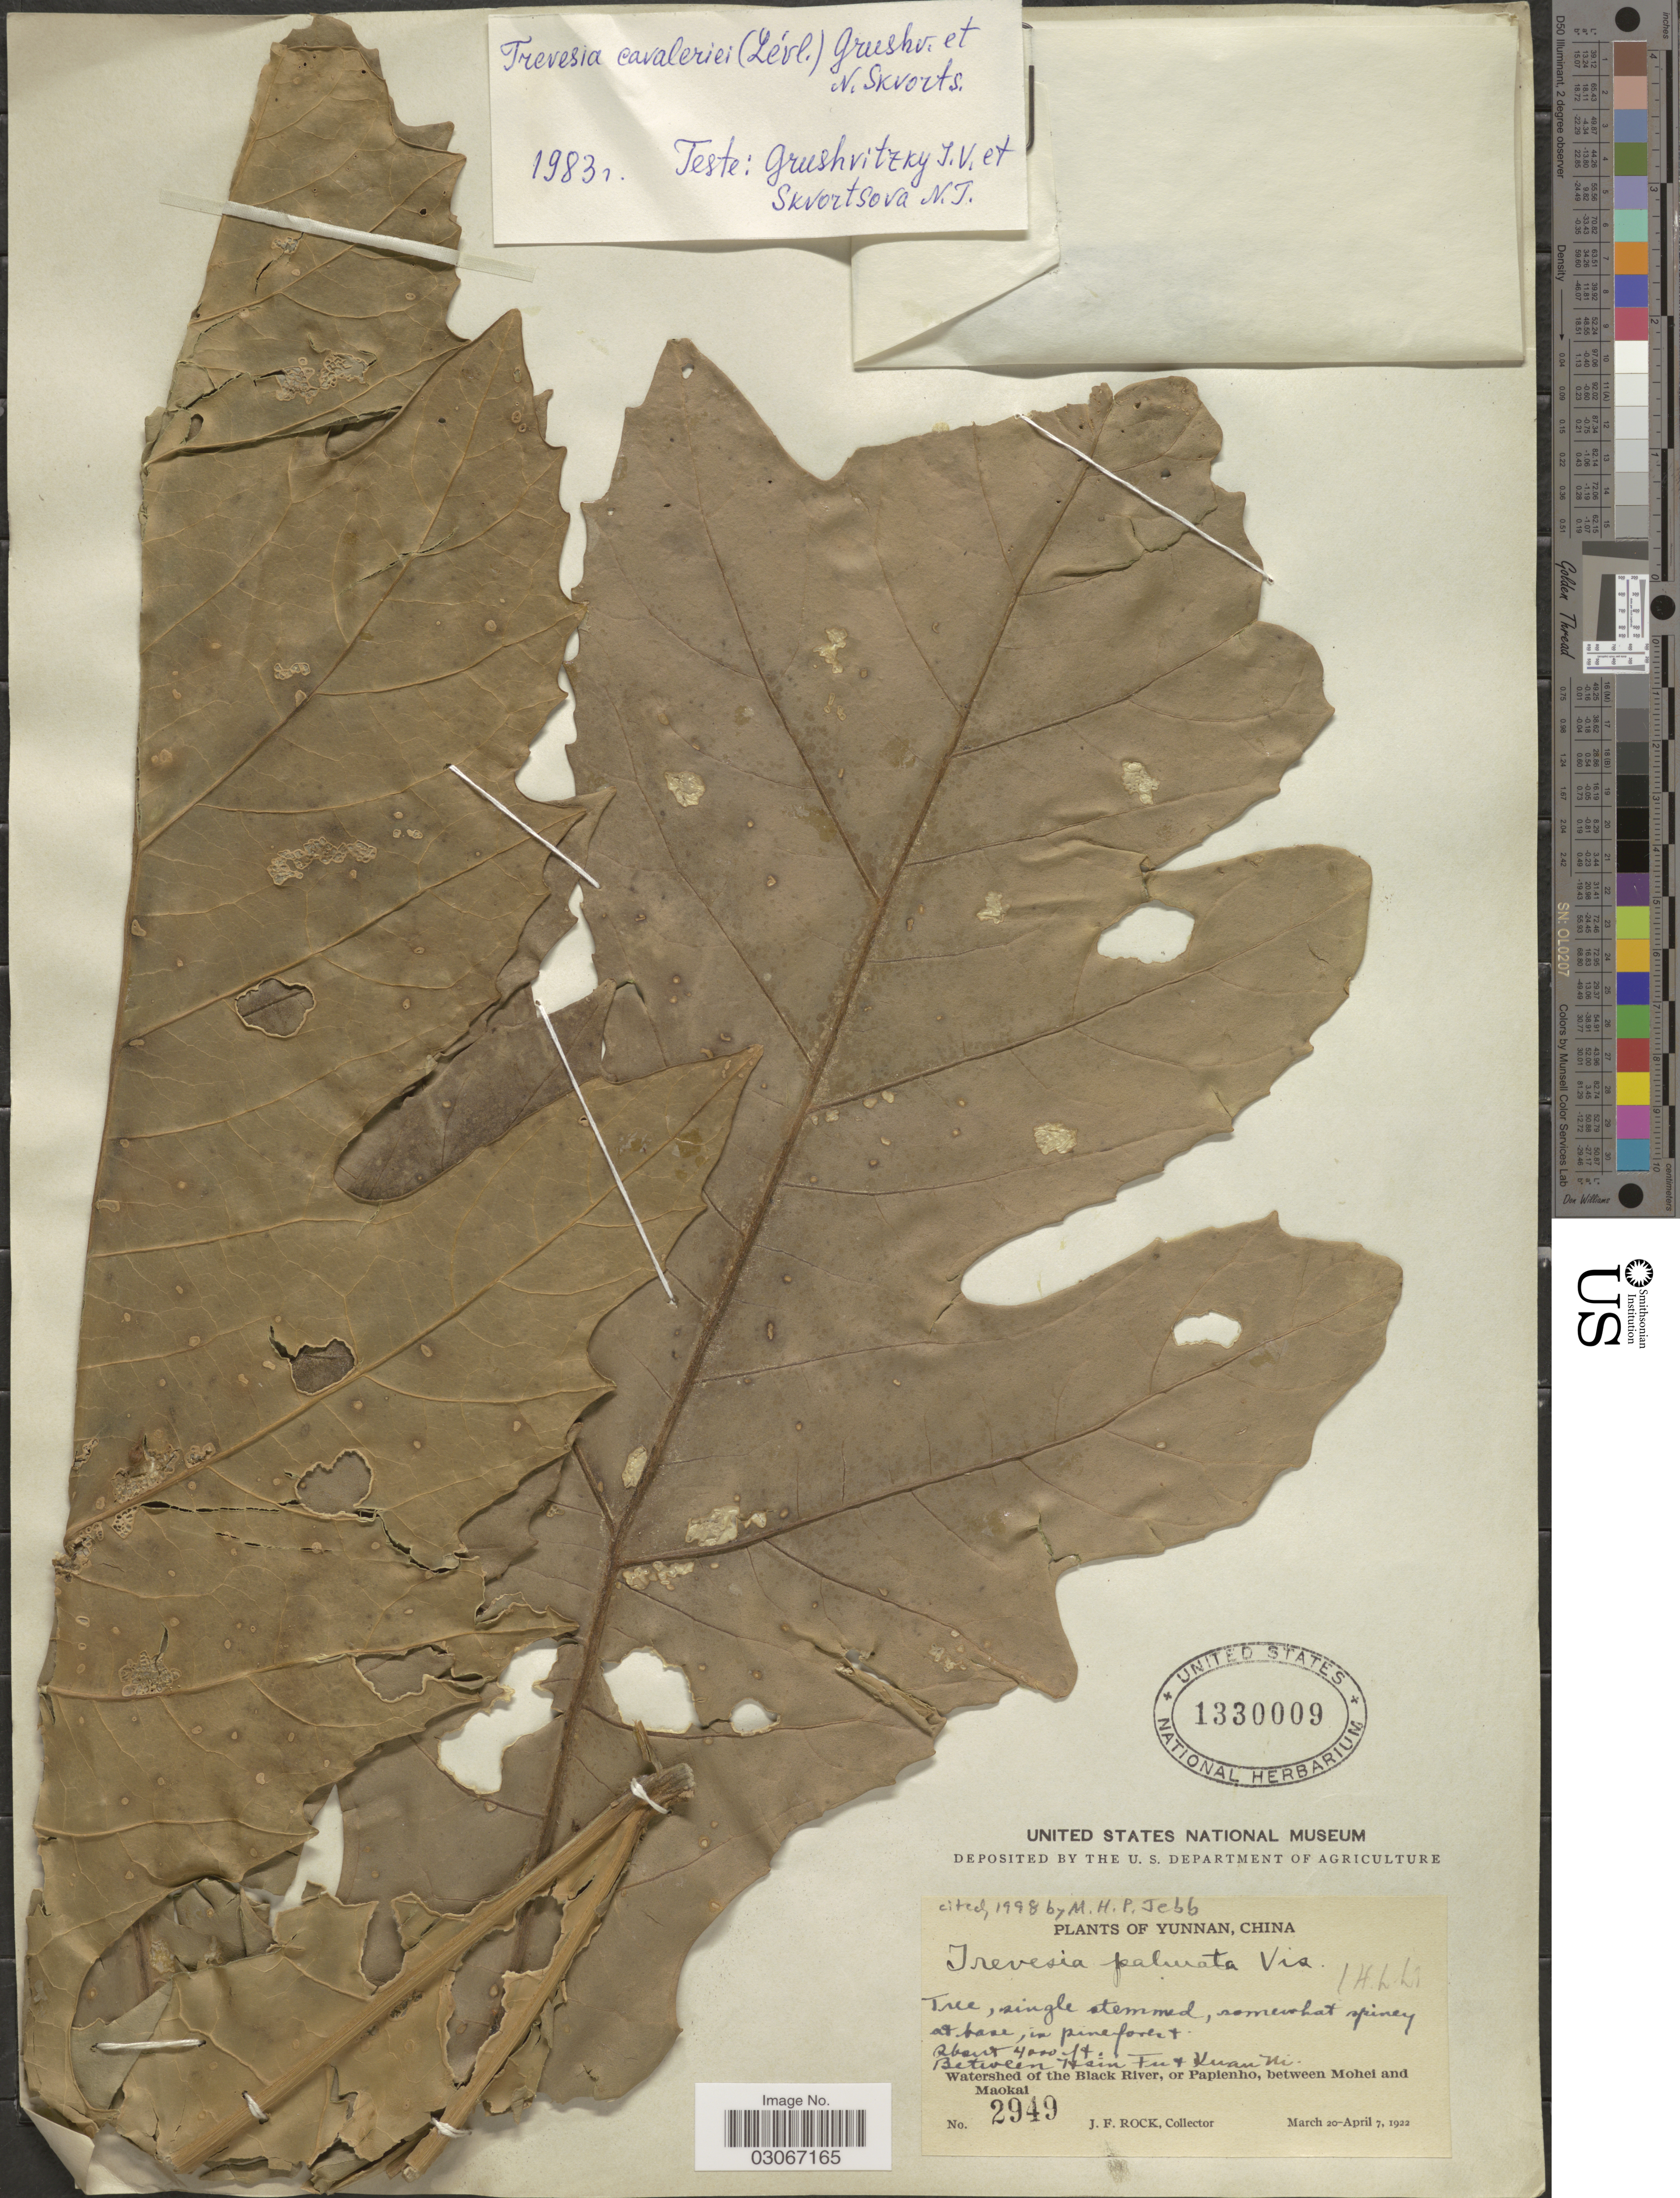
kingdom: Plantae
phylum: Tracheophyta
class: Magnoliopsida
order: Apiales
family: Araliaceae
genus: Trevesia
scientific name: Trevesia palmata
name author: (Roxb. ex Lindl.)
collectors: J. Rock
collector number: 2949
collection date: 1922-03-20/1922-04-07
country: China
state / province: Yunnan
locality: Between Hsin Fu & Kuan Ni. Watershed of the Black River, or Papienho, between Mohei and Maokai.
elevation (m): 1219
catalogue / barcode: US 1330009